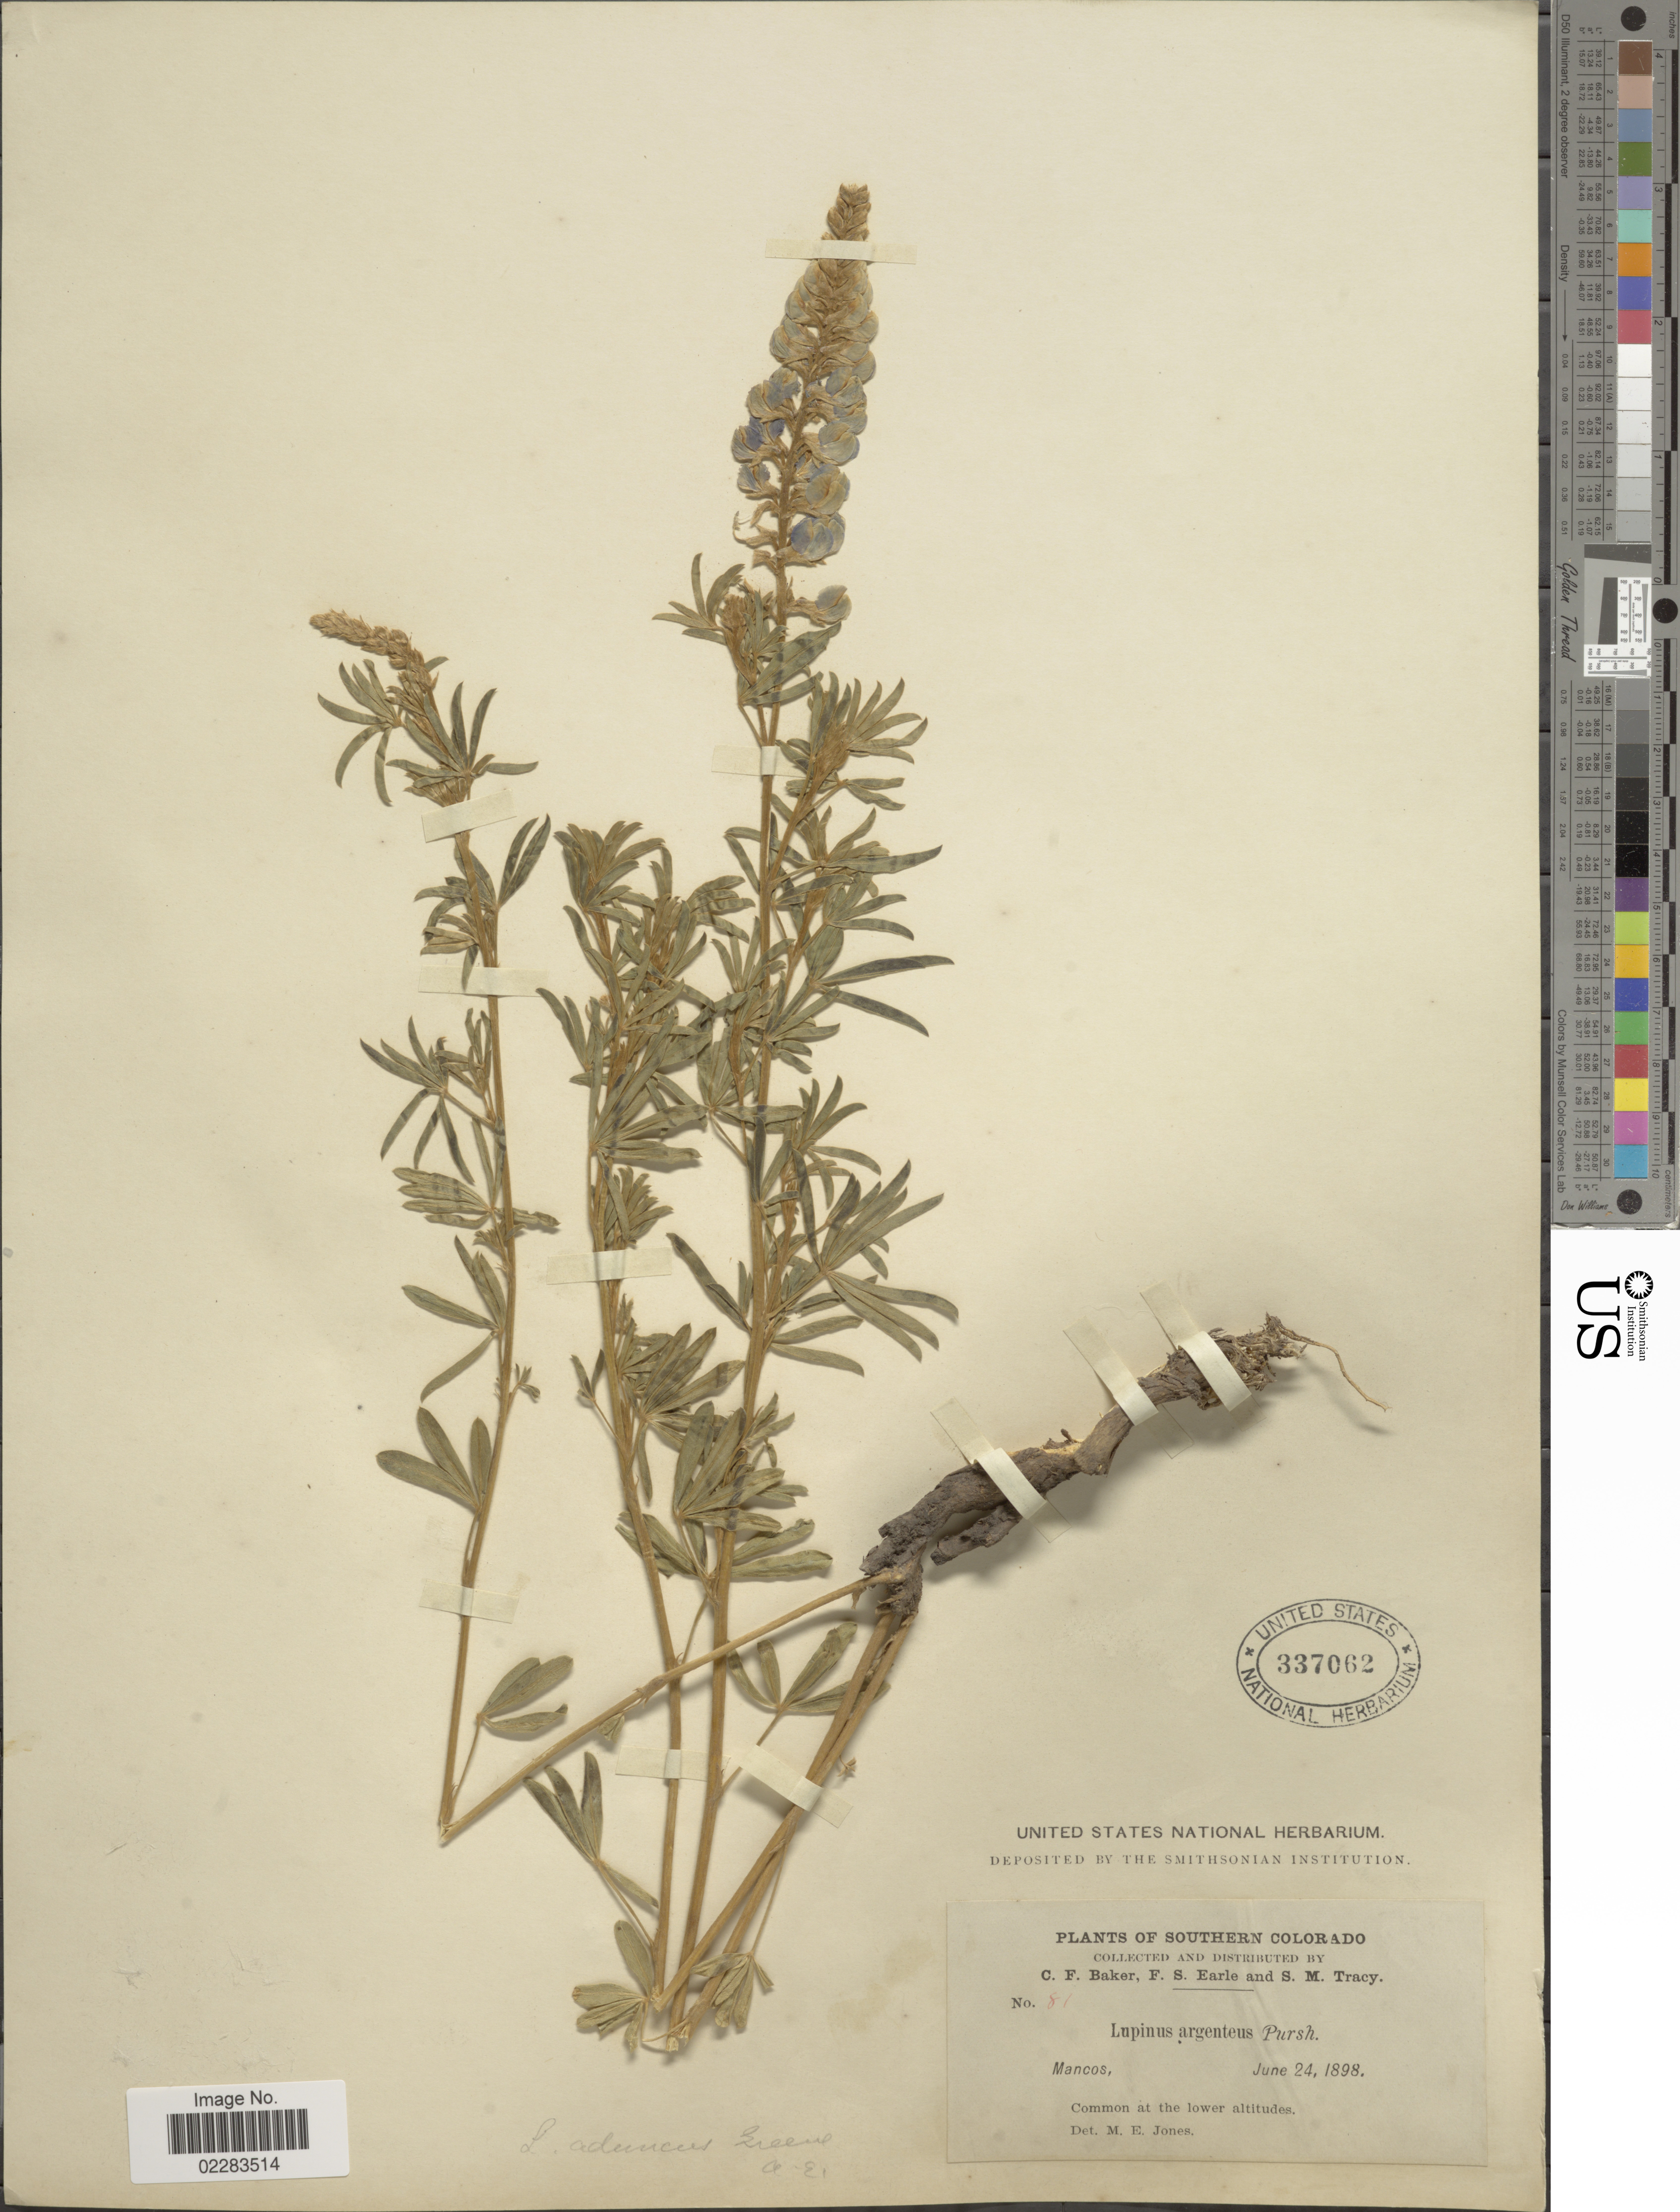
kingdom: Plantae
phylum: Tracheophyta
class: Magnoliopsida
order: Fabales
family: Fabaceae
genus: Lupinus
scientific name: Lupinus aduncus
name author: Greene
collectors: C. F. Baker, F. S. Earle & S. Stracy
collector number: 81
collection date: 1898-06-24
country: United States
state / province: Colorado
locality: Southern Colorado. Mancos.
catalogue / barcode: US 337062